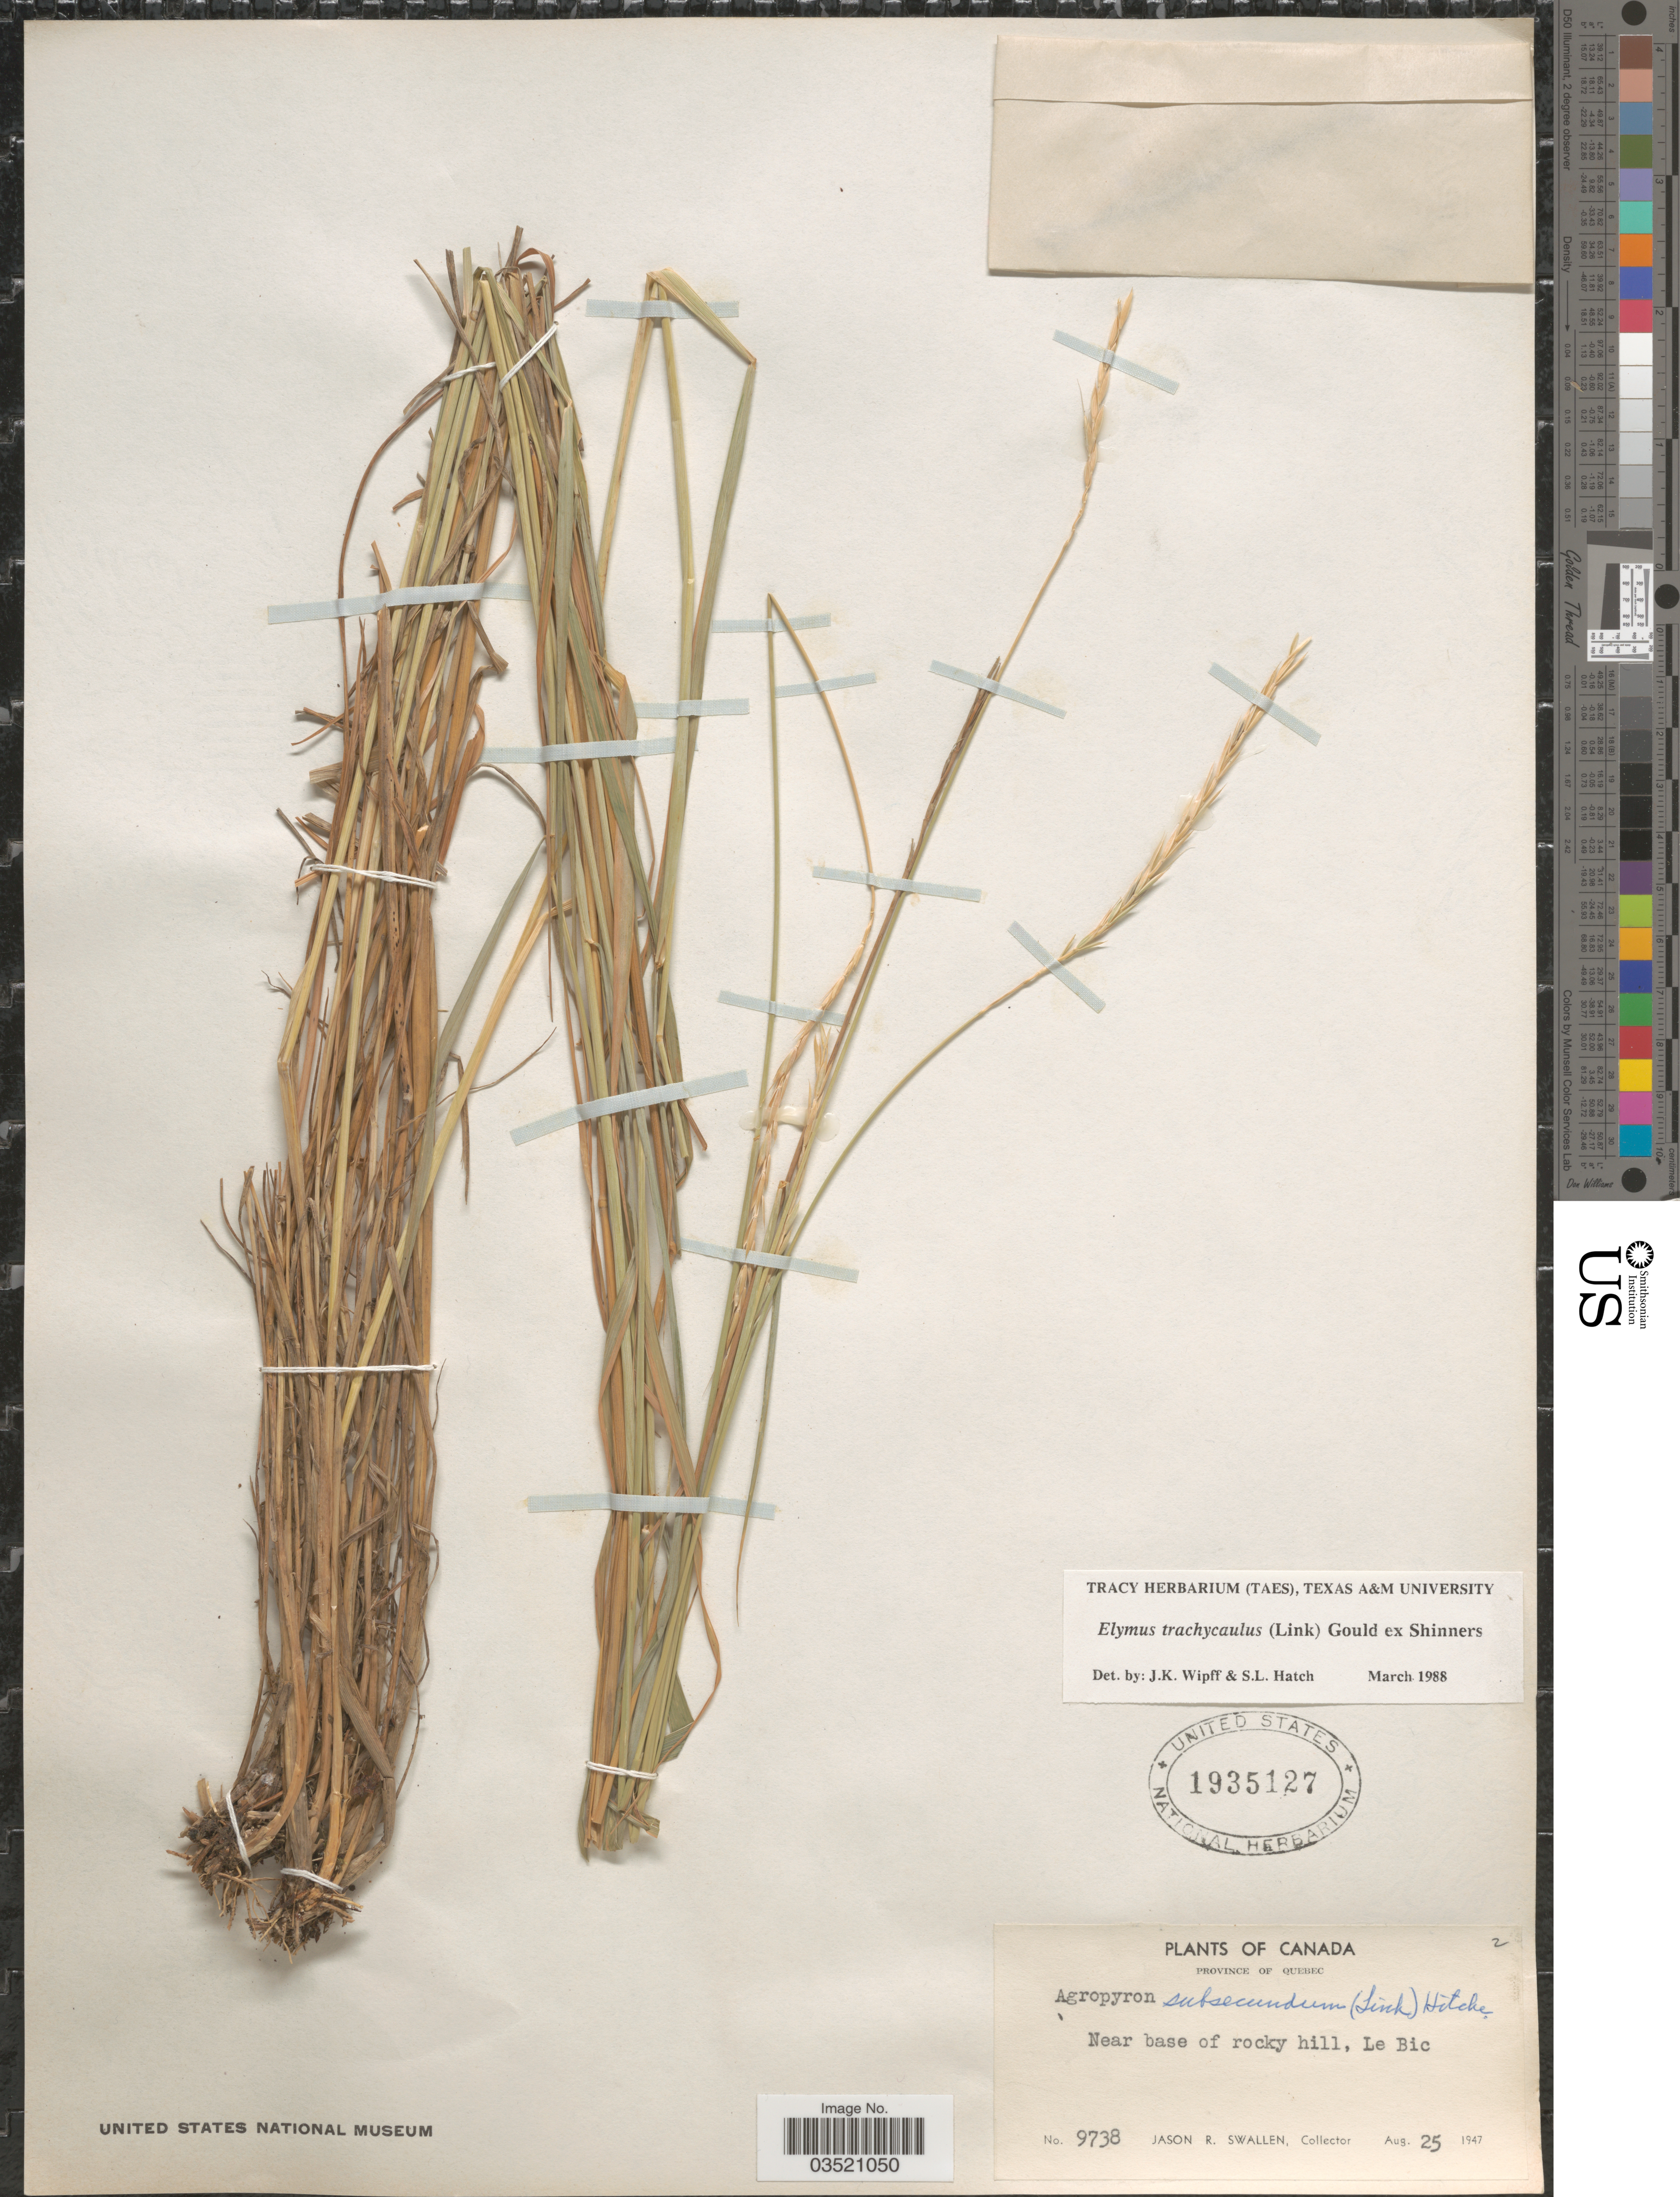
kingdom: Plantae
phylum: Tracheophyta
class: Liliopsida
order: Poales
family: Poaceae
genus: Elymus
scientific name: Elymus trachycaulus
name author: (Link) Gould ex Shinners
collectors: J. R. Swallen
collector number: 9738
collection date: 1947-08-25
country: Canada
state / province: Quebec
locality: Near base of rocky hill, Le Bic.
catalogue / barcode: US 1935127